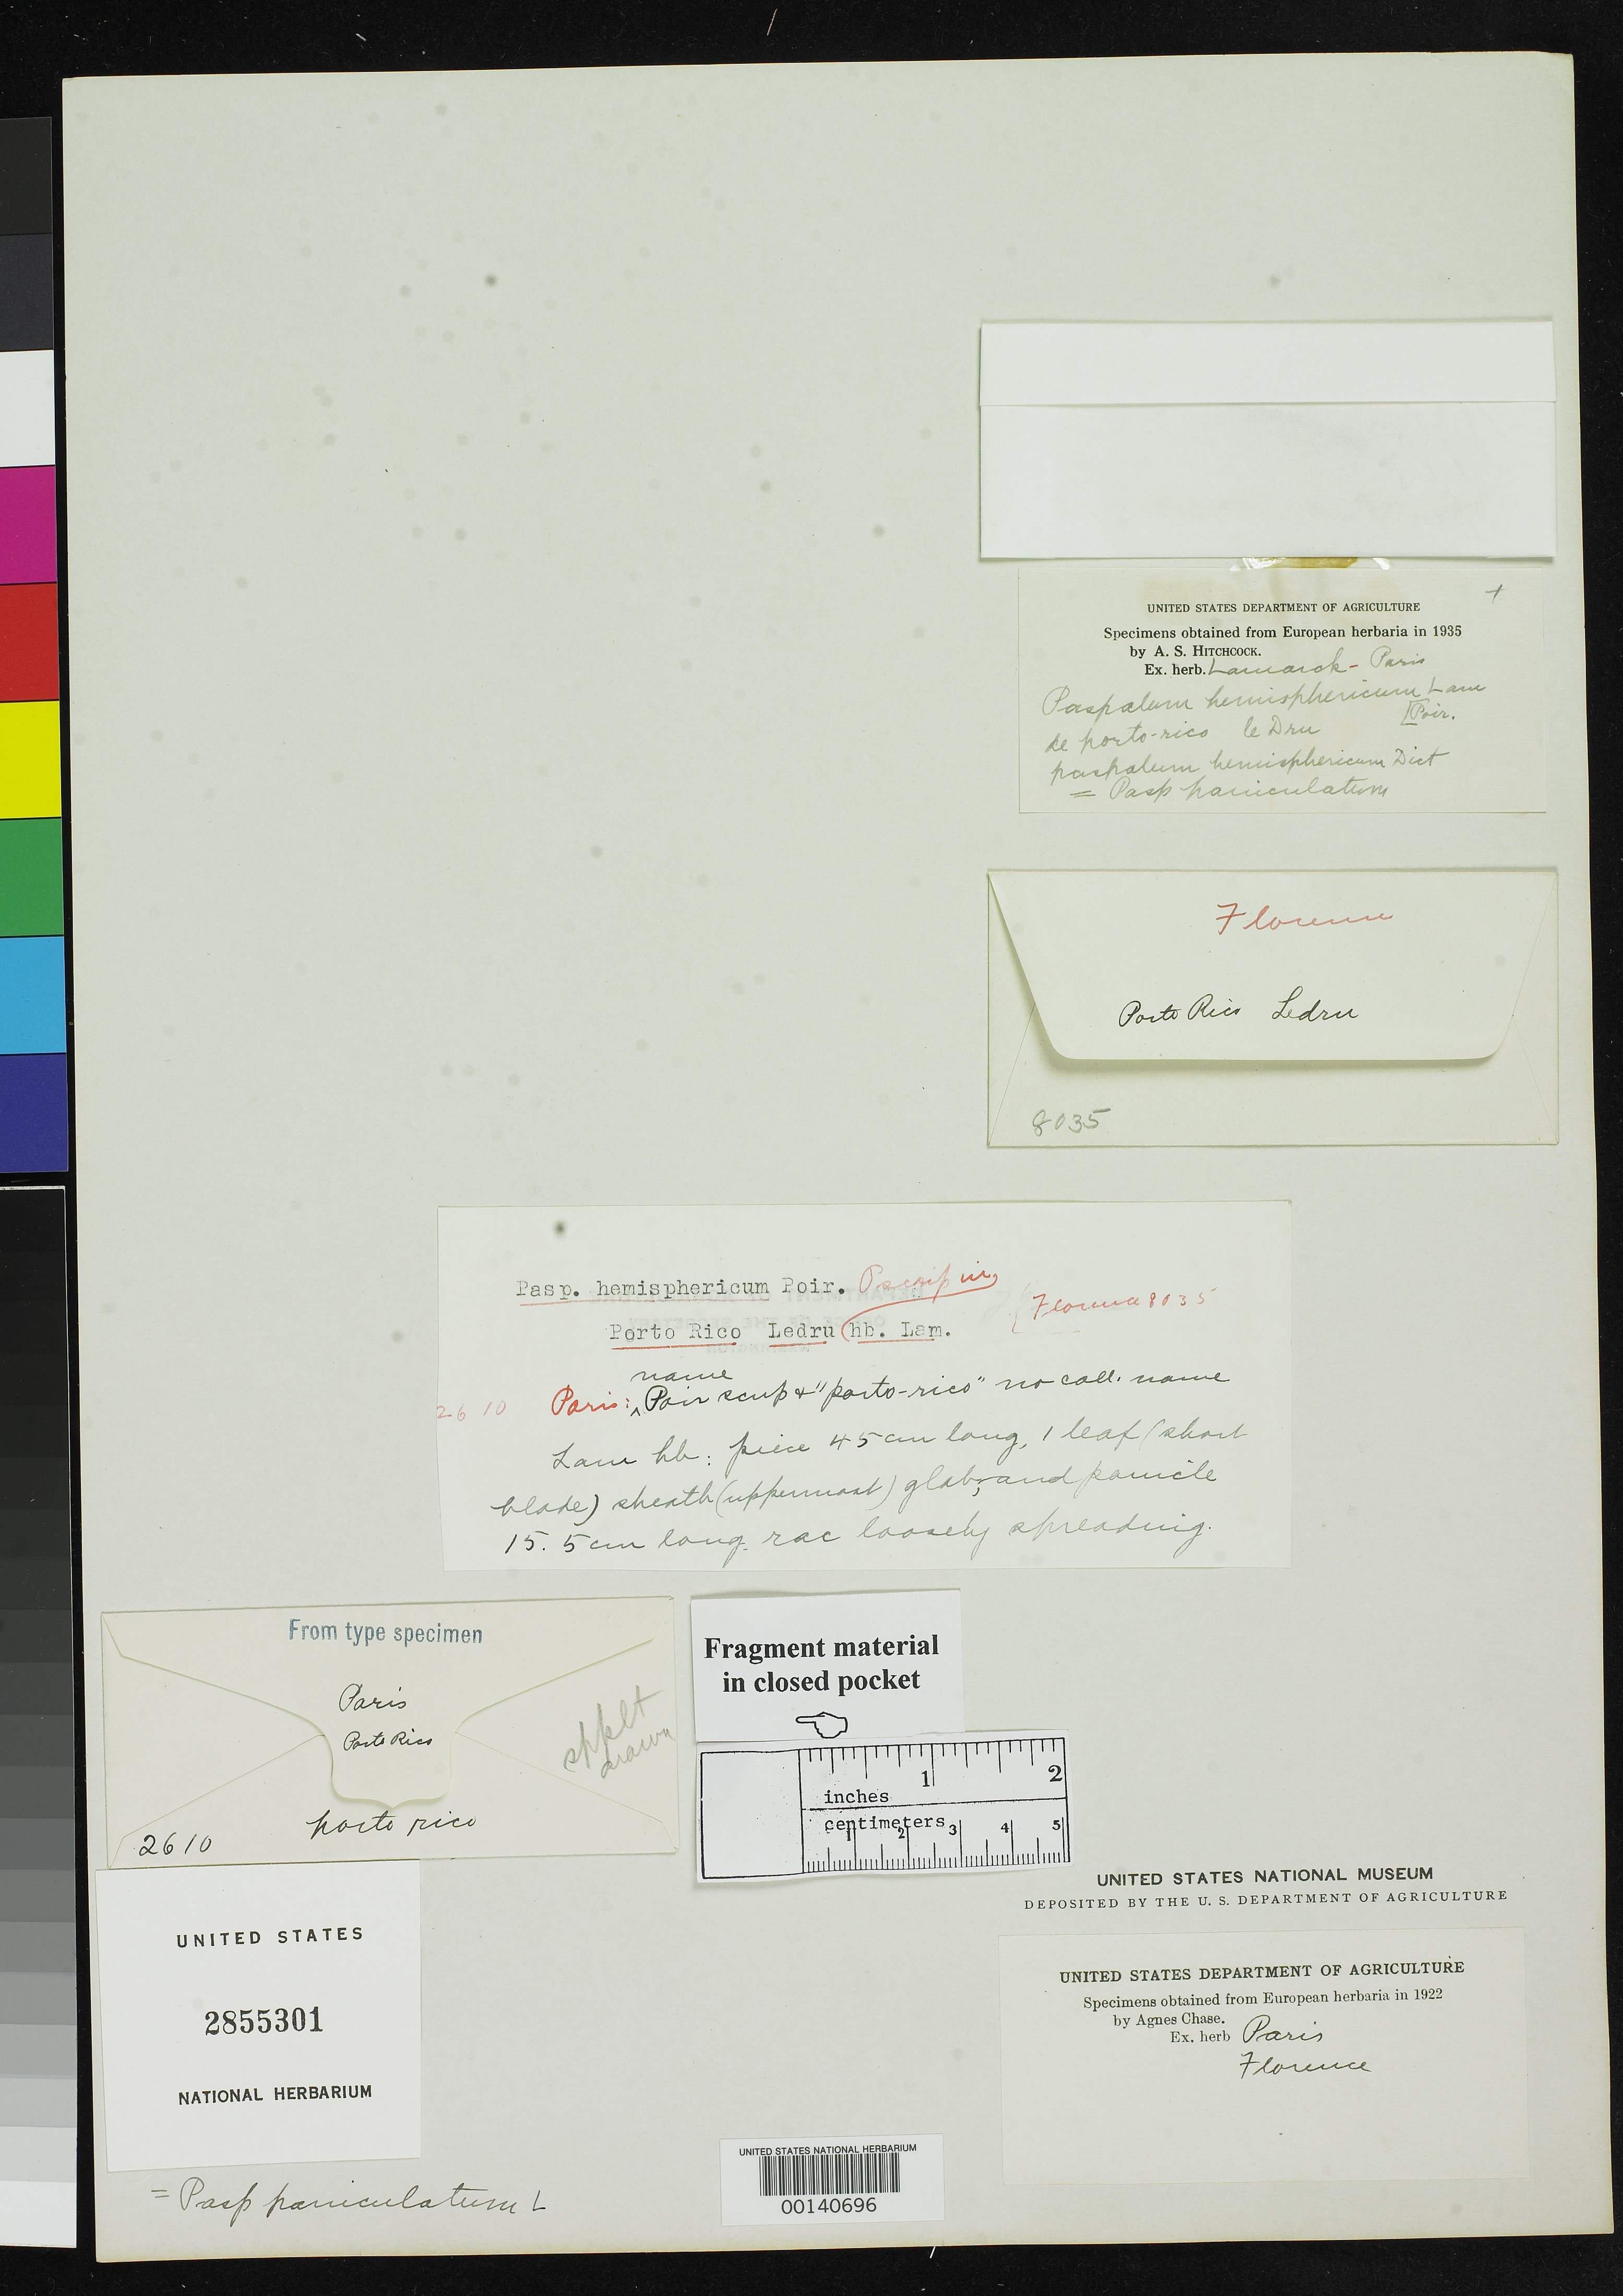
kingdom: Plantae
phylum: Tracheophyta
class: Liliopsida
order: Poales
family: Poaceae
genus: Paspalum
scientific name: Paspalum hemisphericum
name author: Poir. in Lam.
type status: Type Fragment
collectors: A. Le Dru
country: Puerto Rico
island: Greater Antilles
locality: Sierra de Naguabo ad Rio Blanco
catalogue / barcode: US 2855301